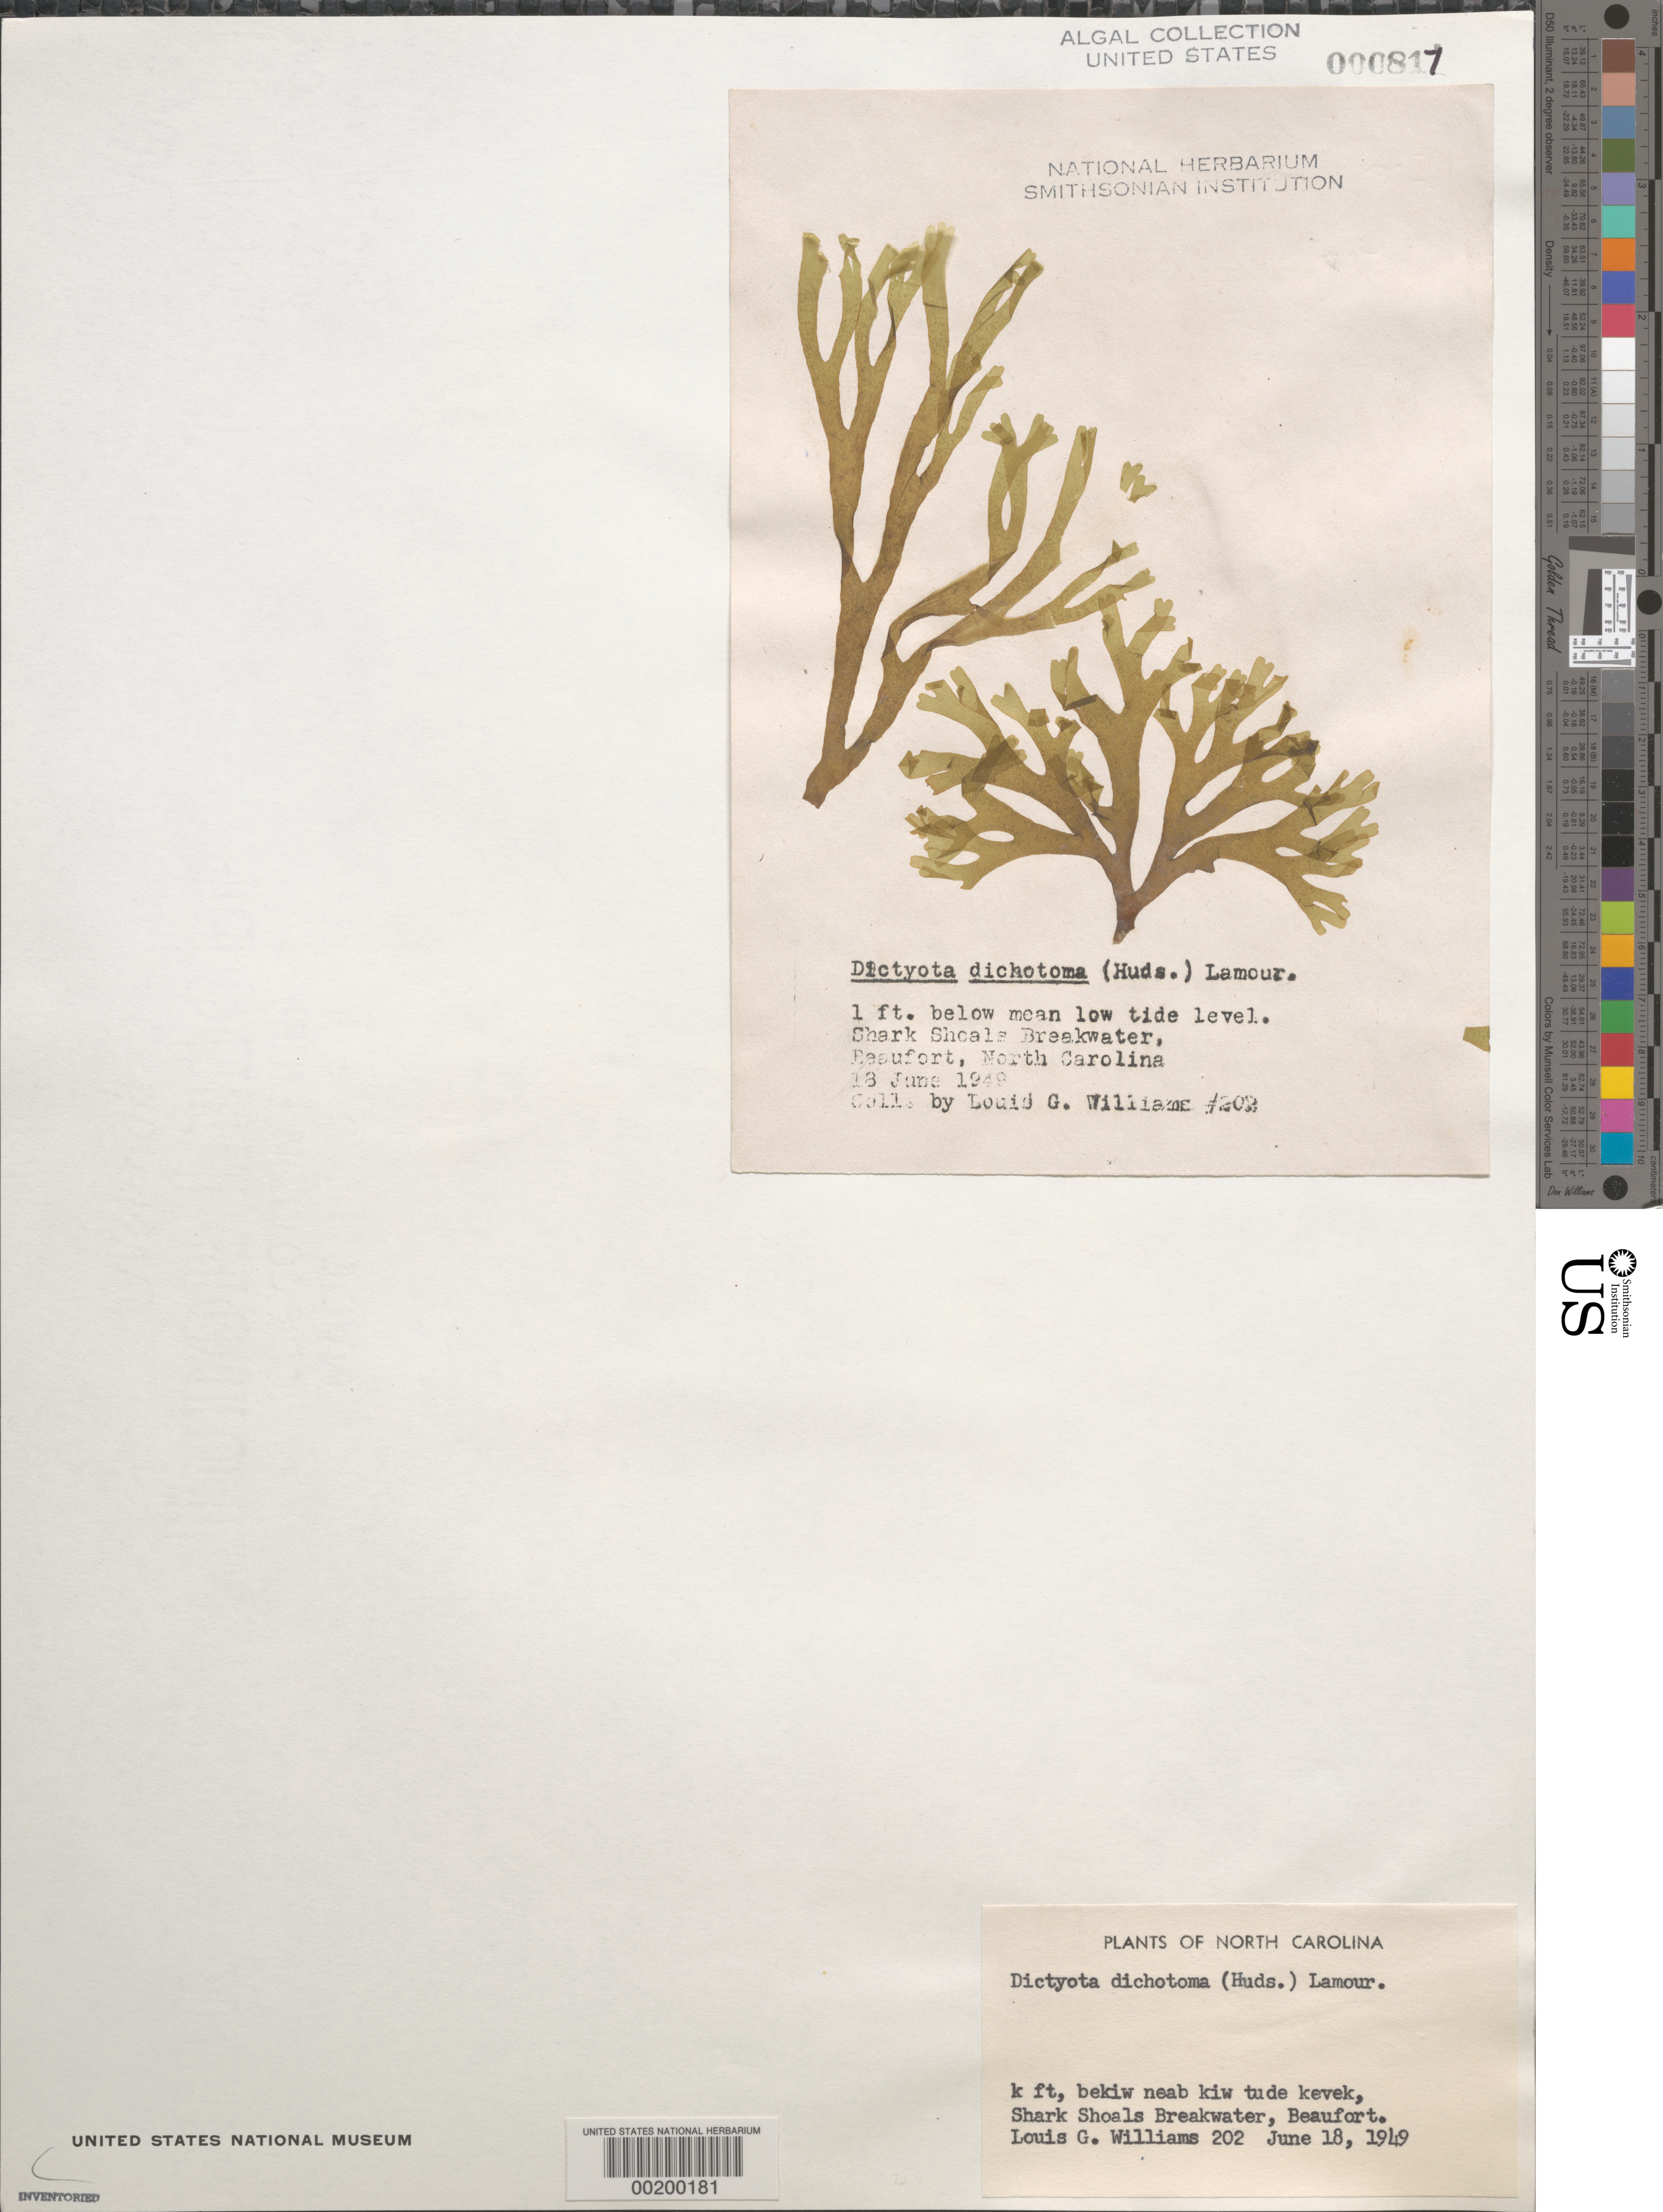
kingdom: Chromista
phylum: Ochrophyta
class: Phaeophyceae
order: Dictyotales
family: Dictyotaceae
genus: Dictyota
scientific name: Dictyota dichotoma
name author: (Huds.) J.V.Lamouroux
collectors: L. G. Williams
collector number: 202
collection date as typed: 18 Jun 1949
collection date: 1949-06-18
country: United States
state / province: North Carolina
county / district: Carteret County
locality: Beaufort, Shark Shoals breakwater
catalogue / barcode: US 817